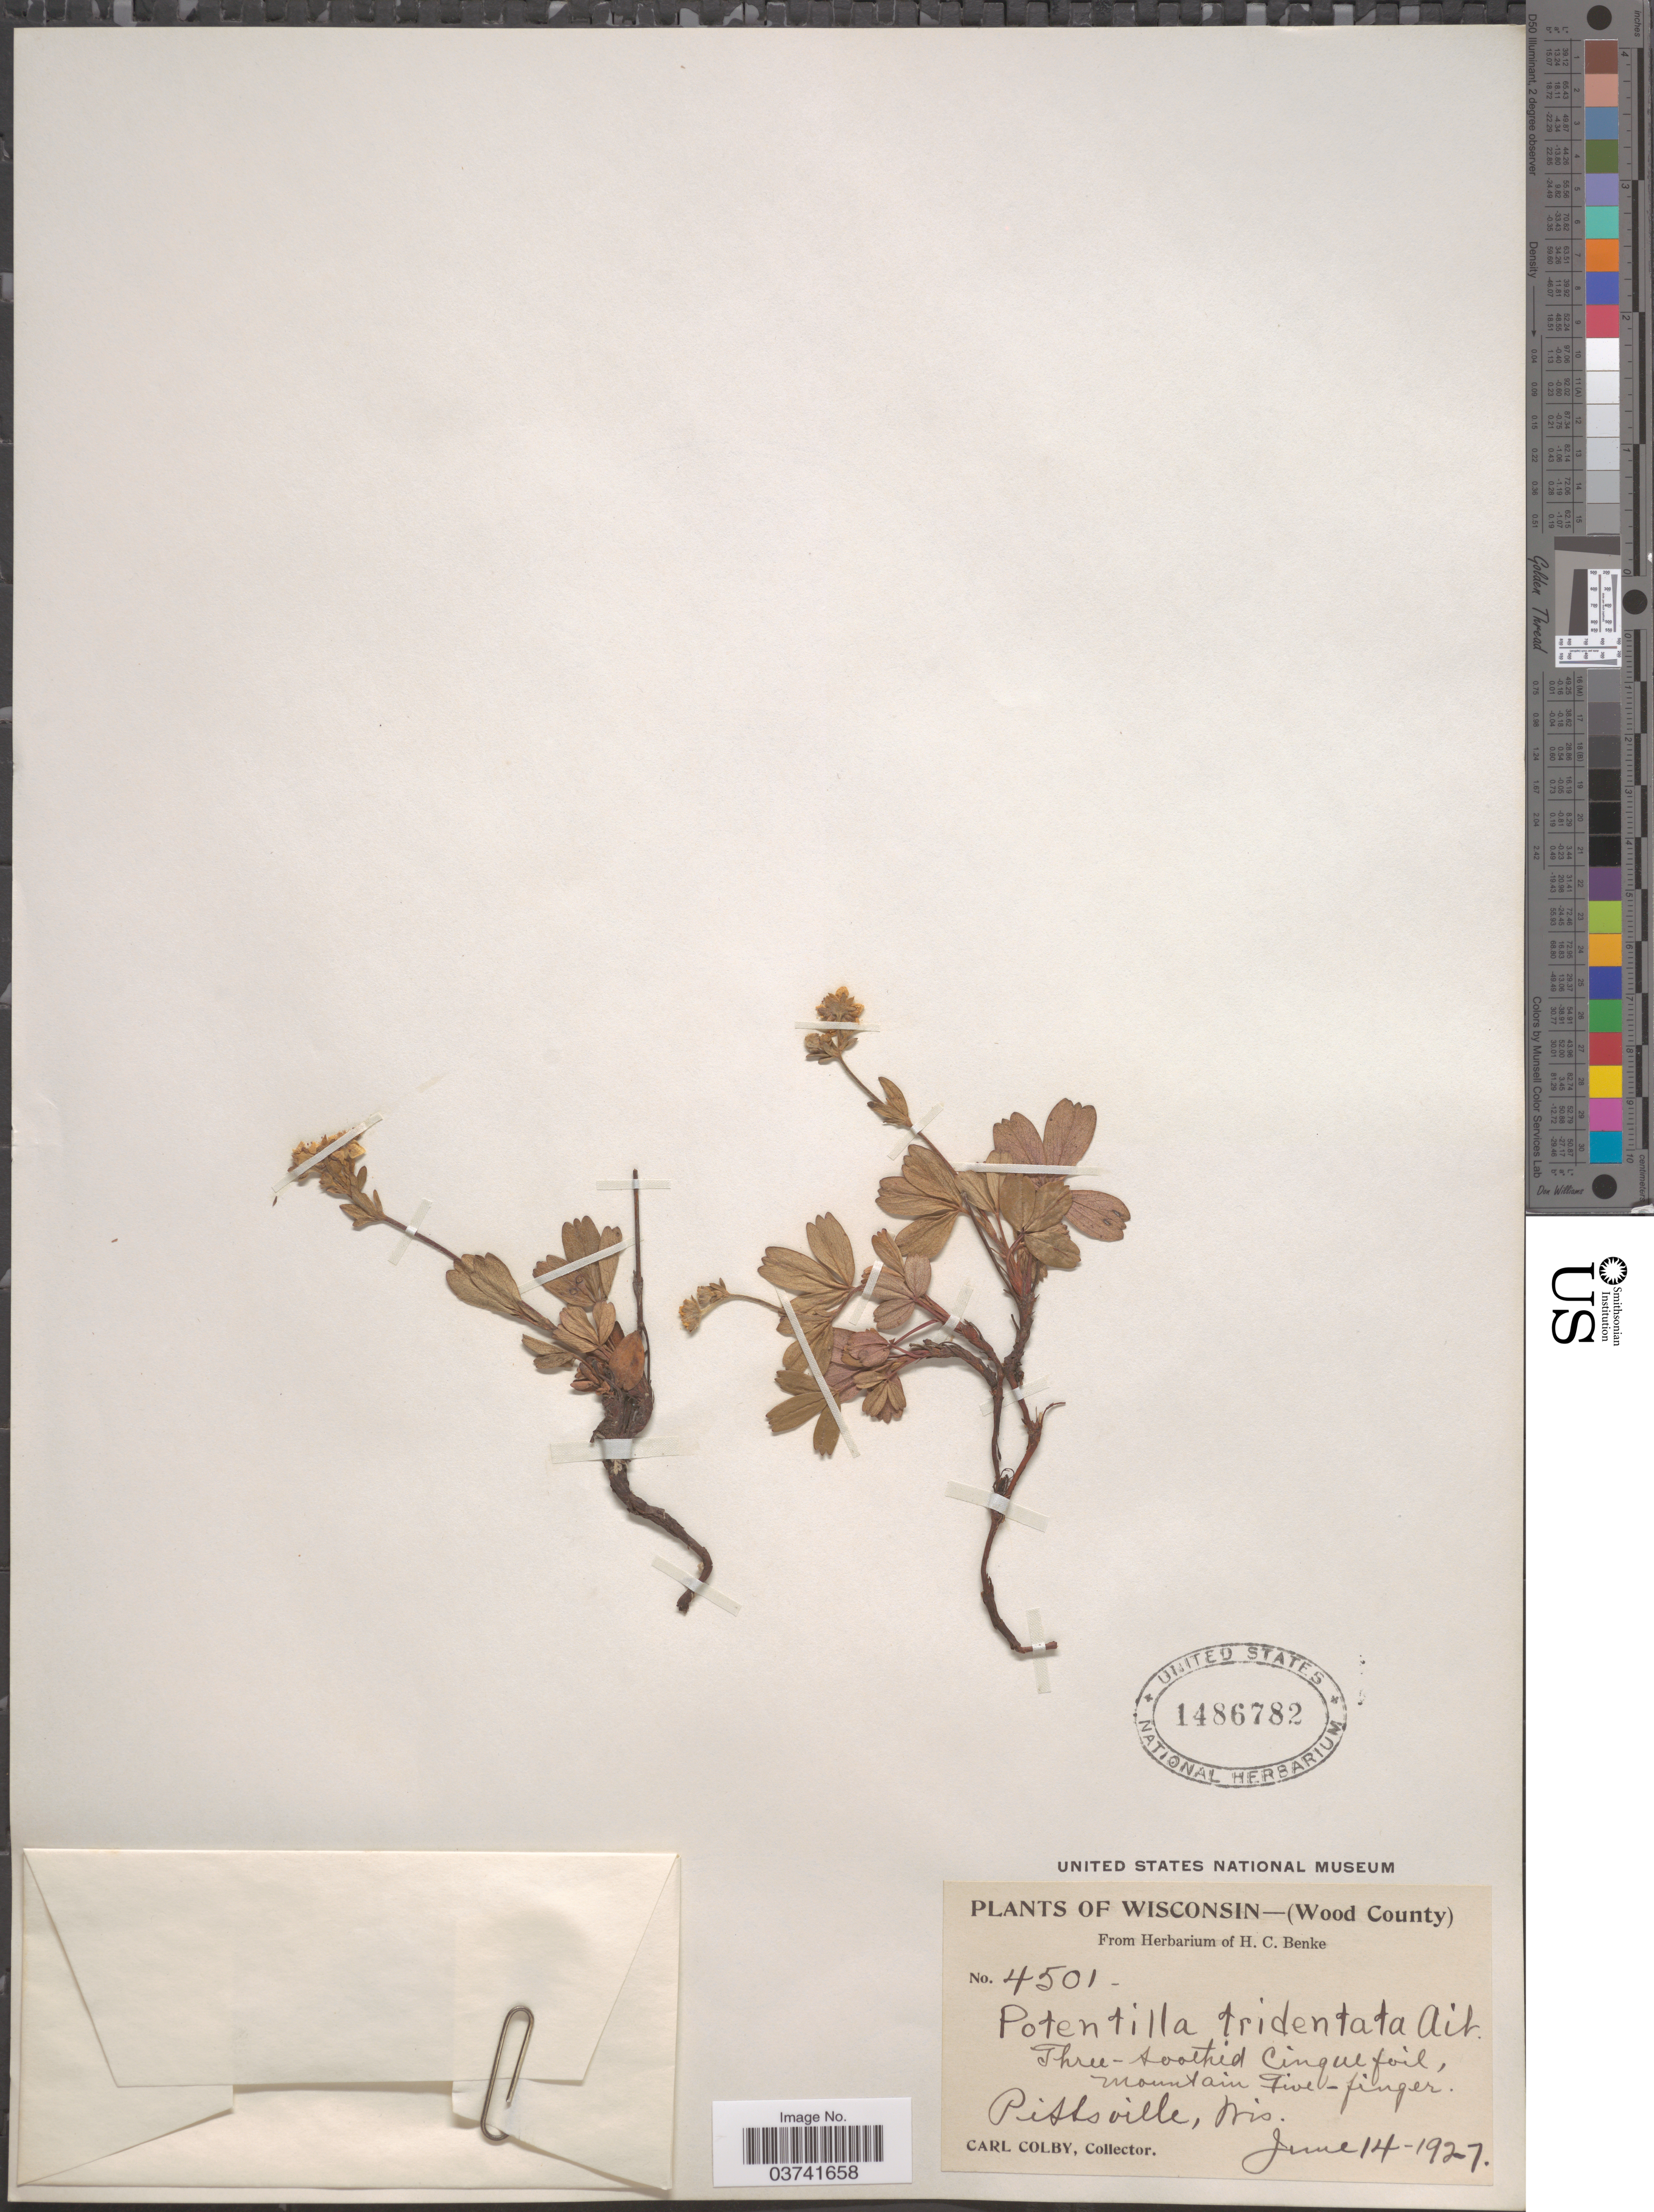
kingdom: Plantae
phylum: Tracheophyta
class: Magnoliopsida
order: Rosales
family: Rosaceae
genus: Potentilla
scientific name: Potentilla tridentata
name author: Aiton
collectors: C. Colby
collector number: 4501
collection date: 1927-06-14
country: United States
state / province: Wisconsin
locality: (Wood County). Mountain Five-finger. Pittsville.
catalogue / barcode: US 1486782